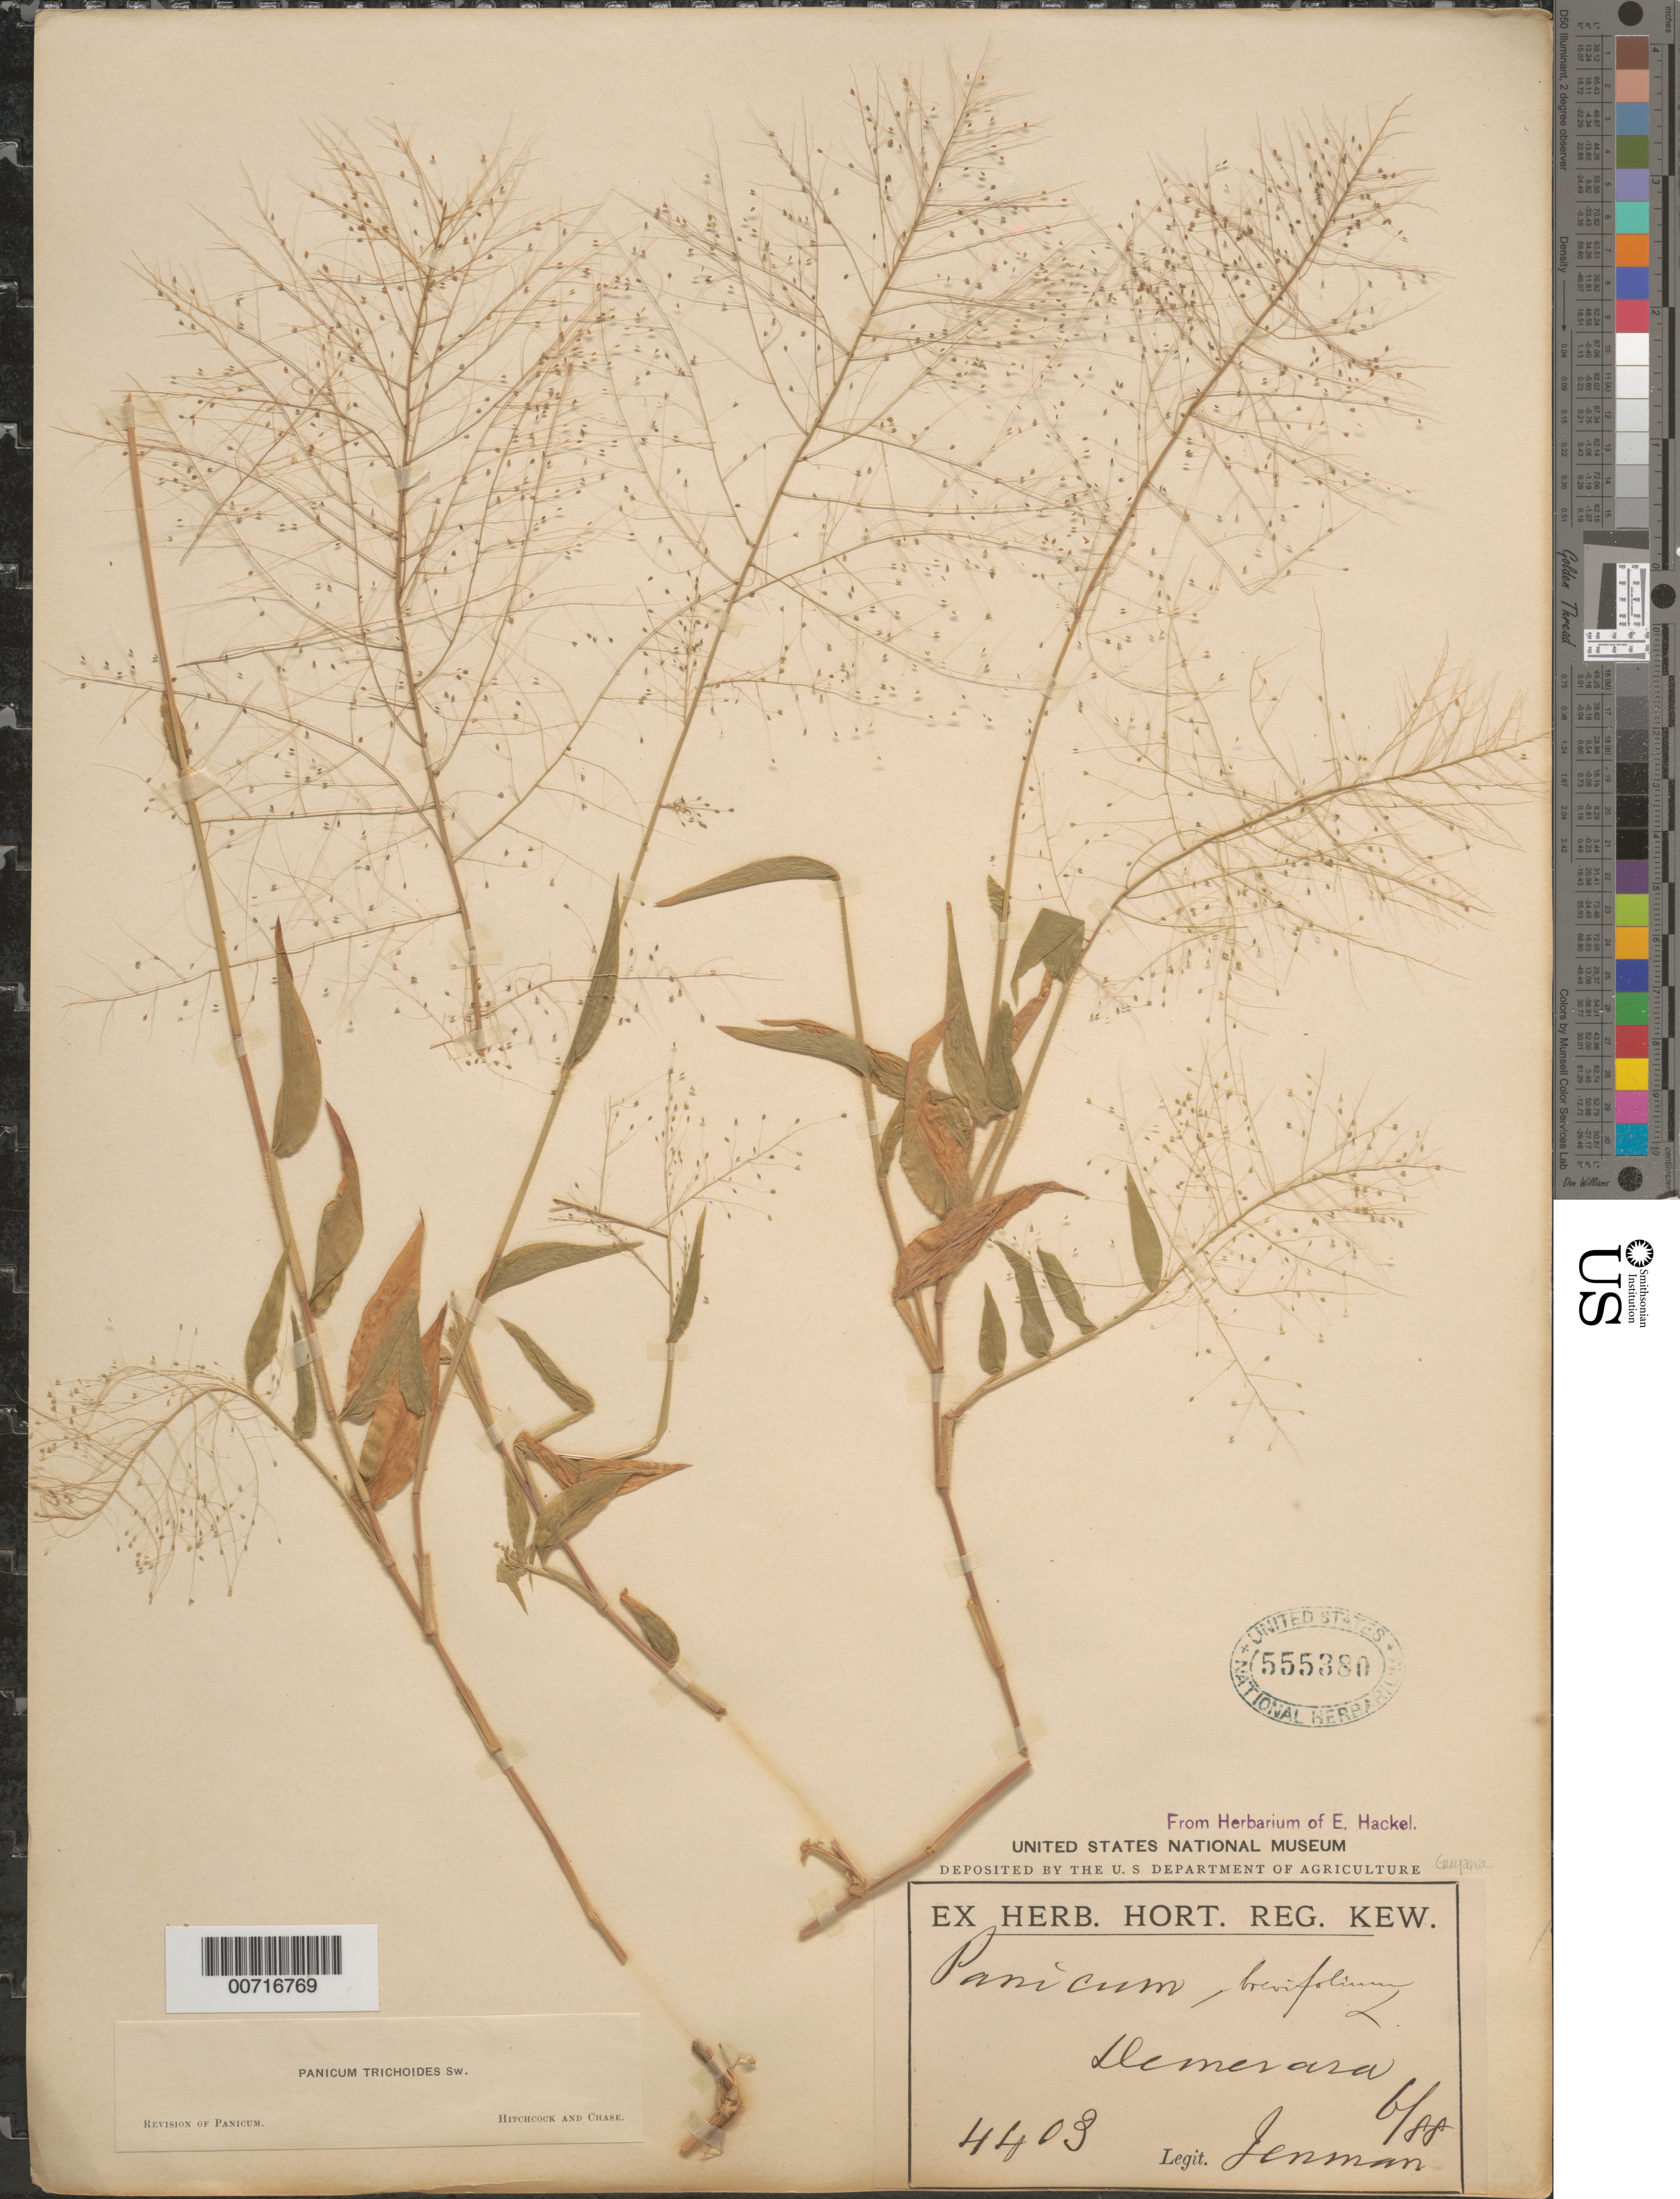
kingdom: Plantae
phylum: Tracheophyta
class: Liliopsida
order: Poales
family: Poaceae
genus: Panicum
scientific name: Panicum trichoides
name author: Sw.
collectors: -. Jenman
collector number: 4403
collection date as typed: Transcribed d/m/y: /6/88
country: Guyana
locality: Demerara.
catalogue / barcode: US 555380